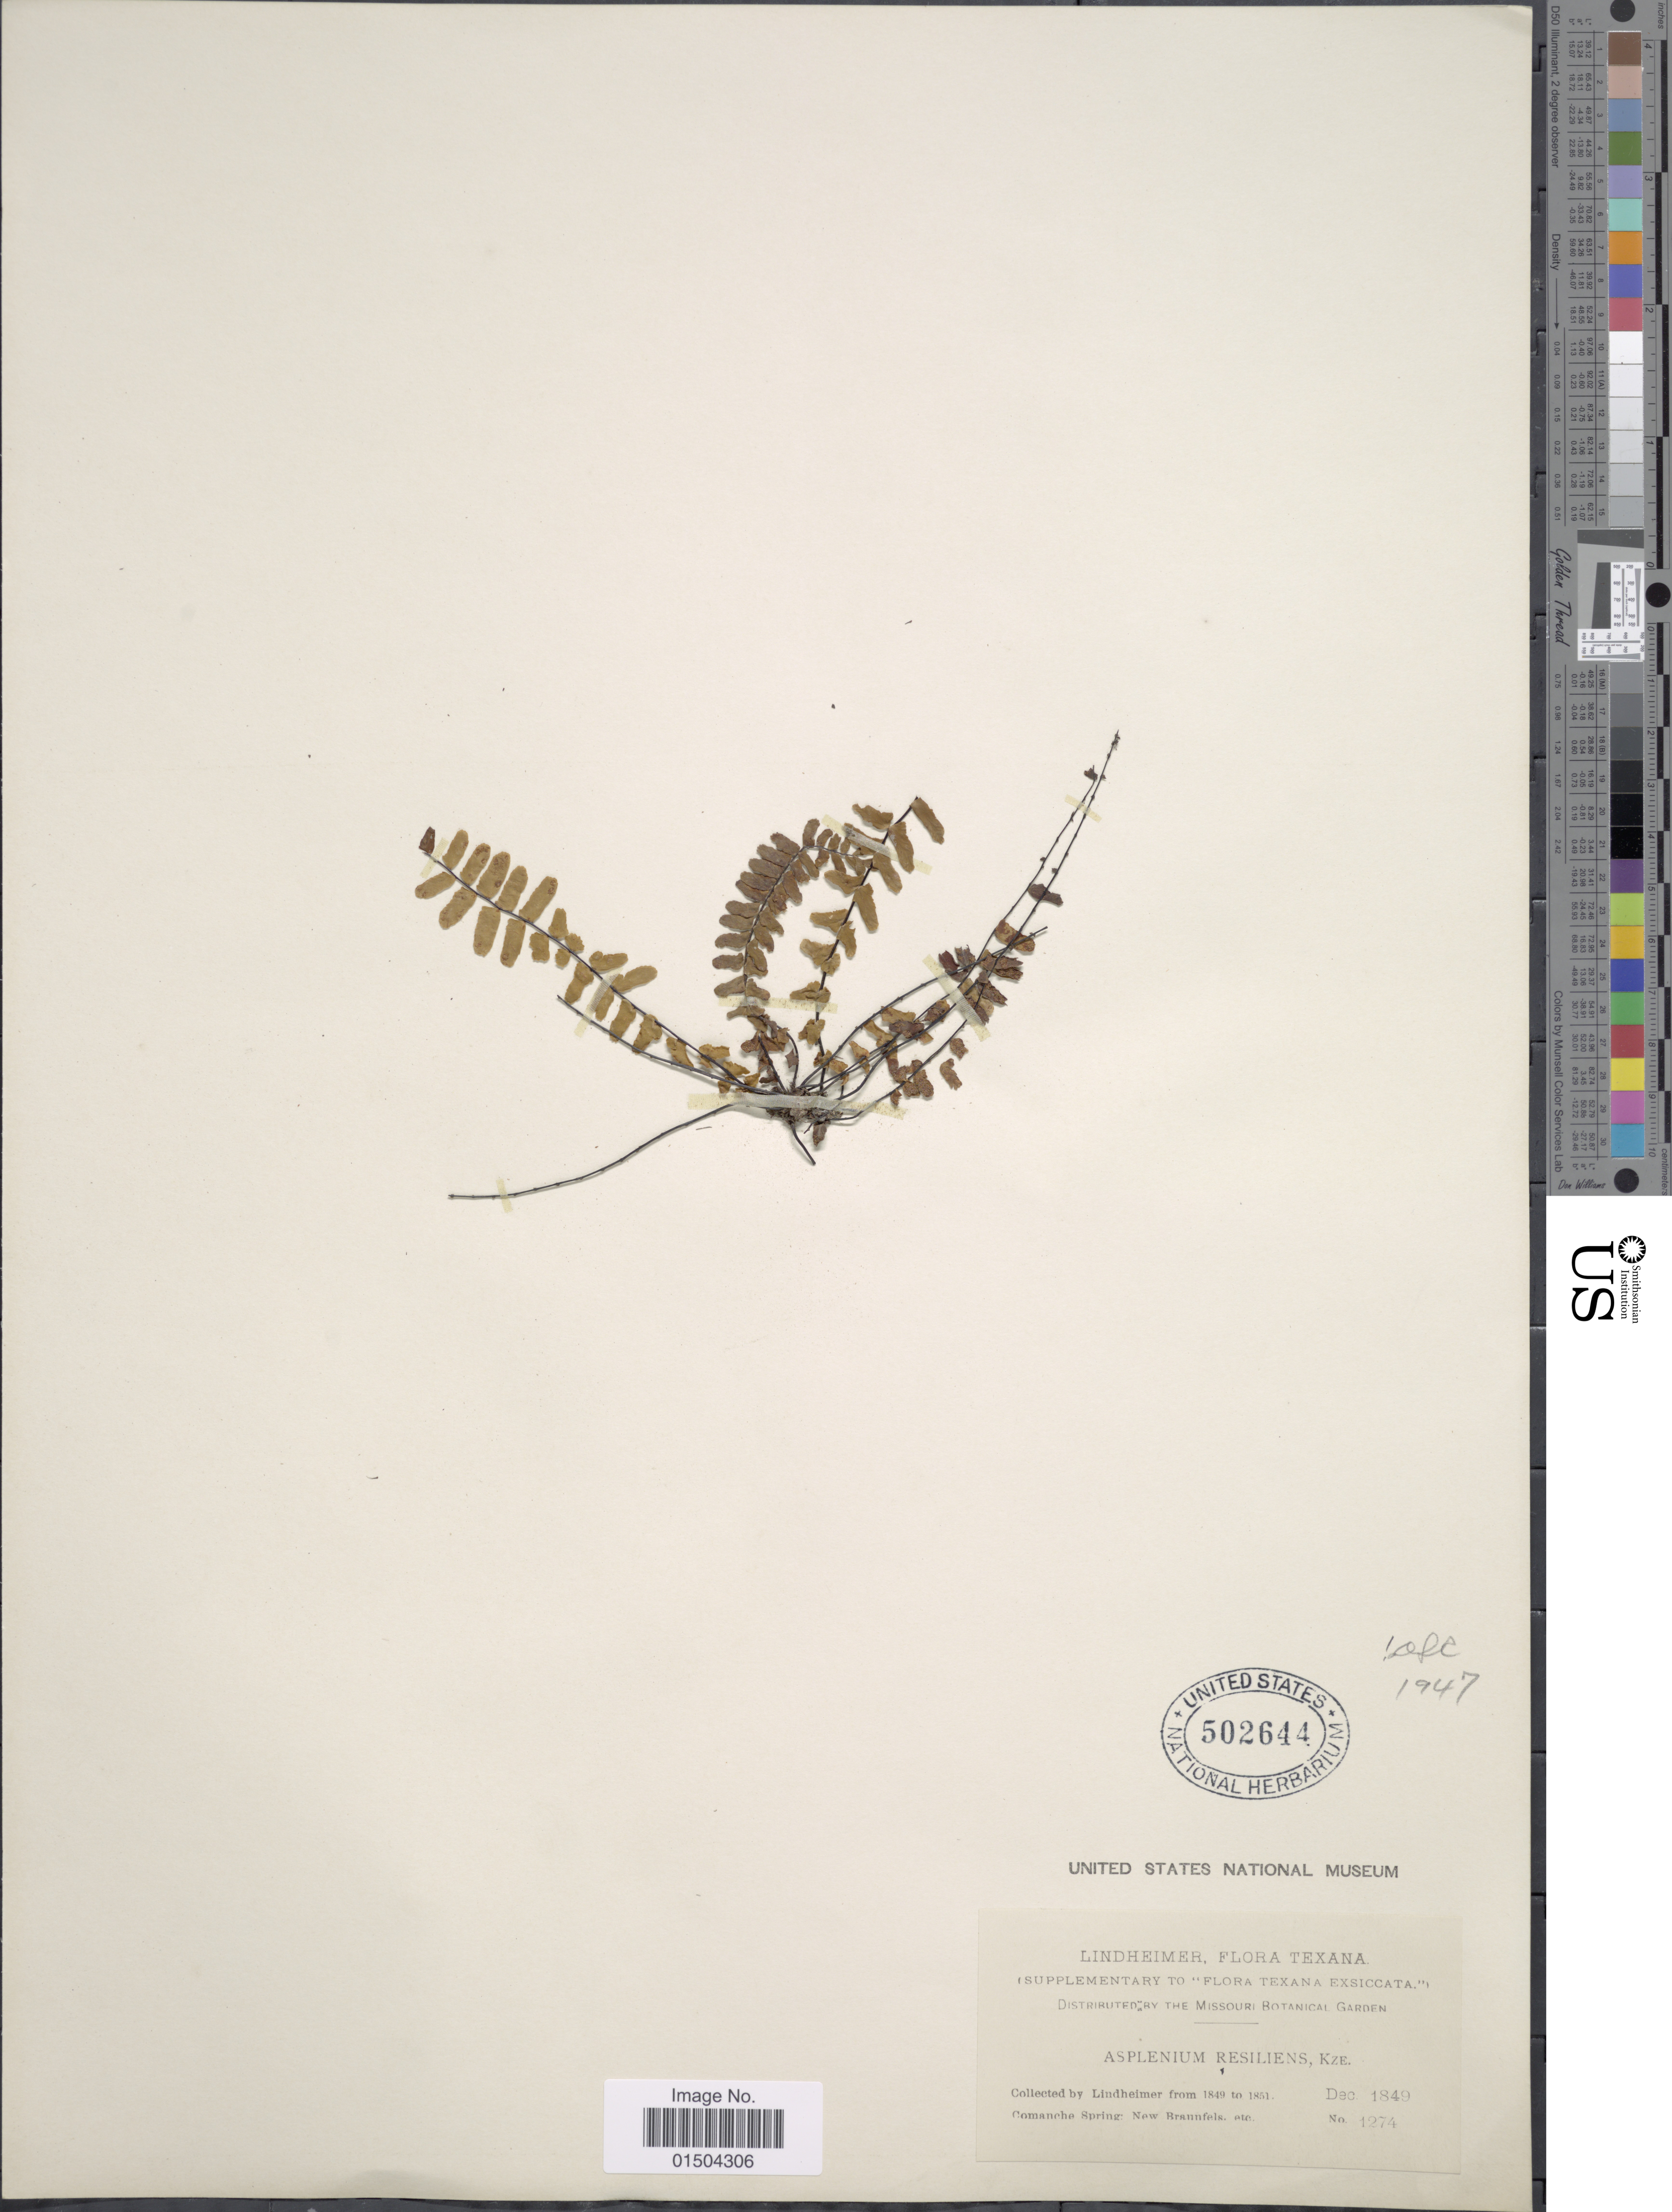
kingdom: Plantae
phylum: Tracheophyta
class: Polypodiopsida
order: Polypodiales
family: Aspleniaceae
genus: Asplenium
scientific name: Asplenium resiliens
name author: Kunze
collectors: -. Lindheimer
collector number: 1274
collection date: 1849-12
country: United States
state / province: Texas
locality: Comanche Spring: New Brannfels, etc.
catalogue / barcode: US 502644